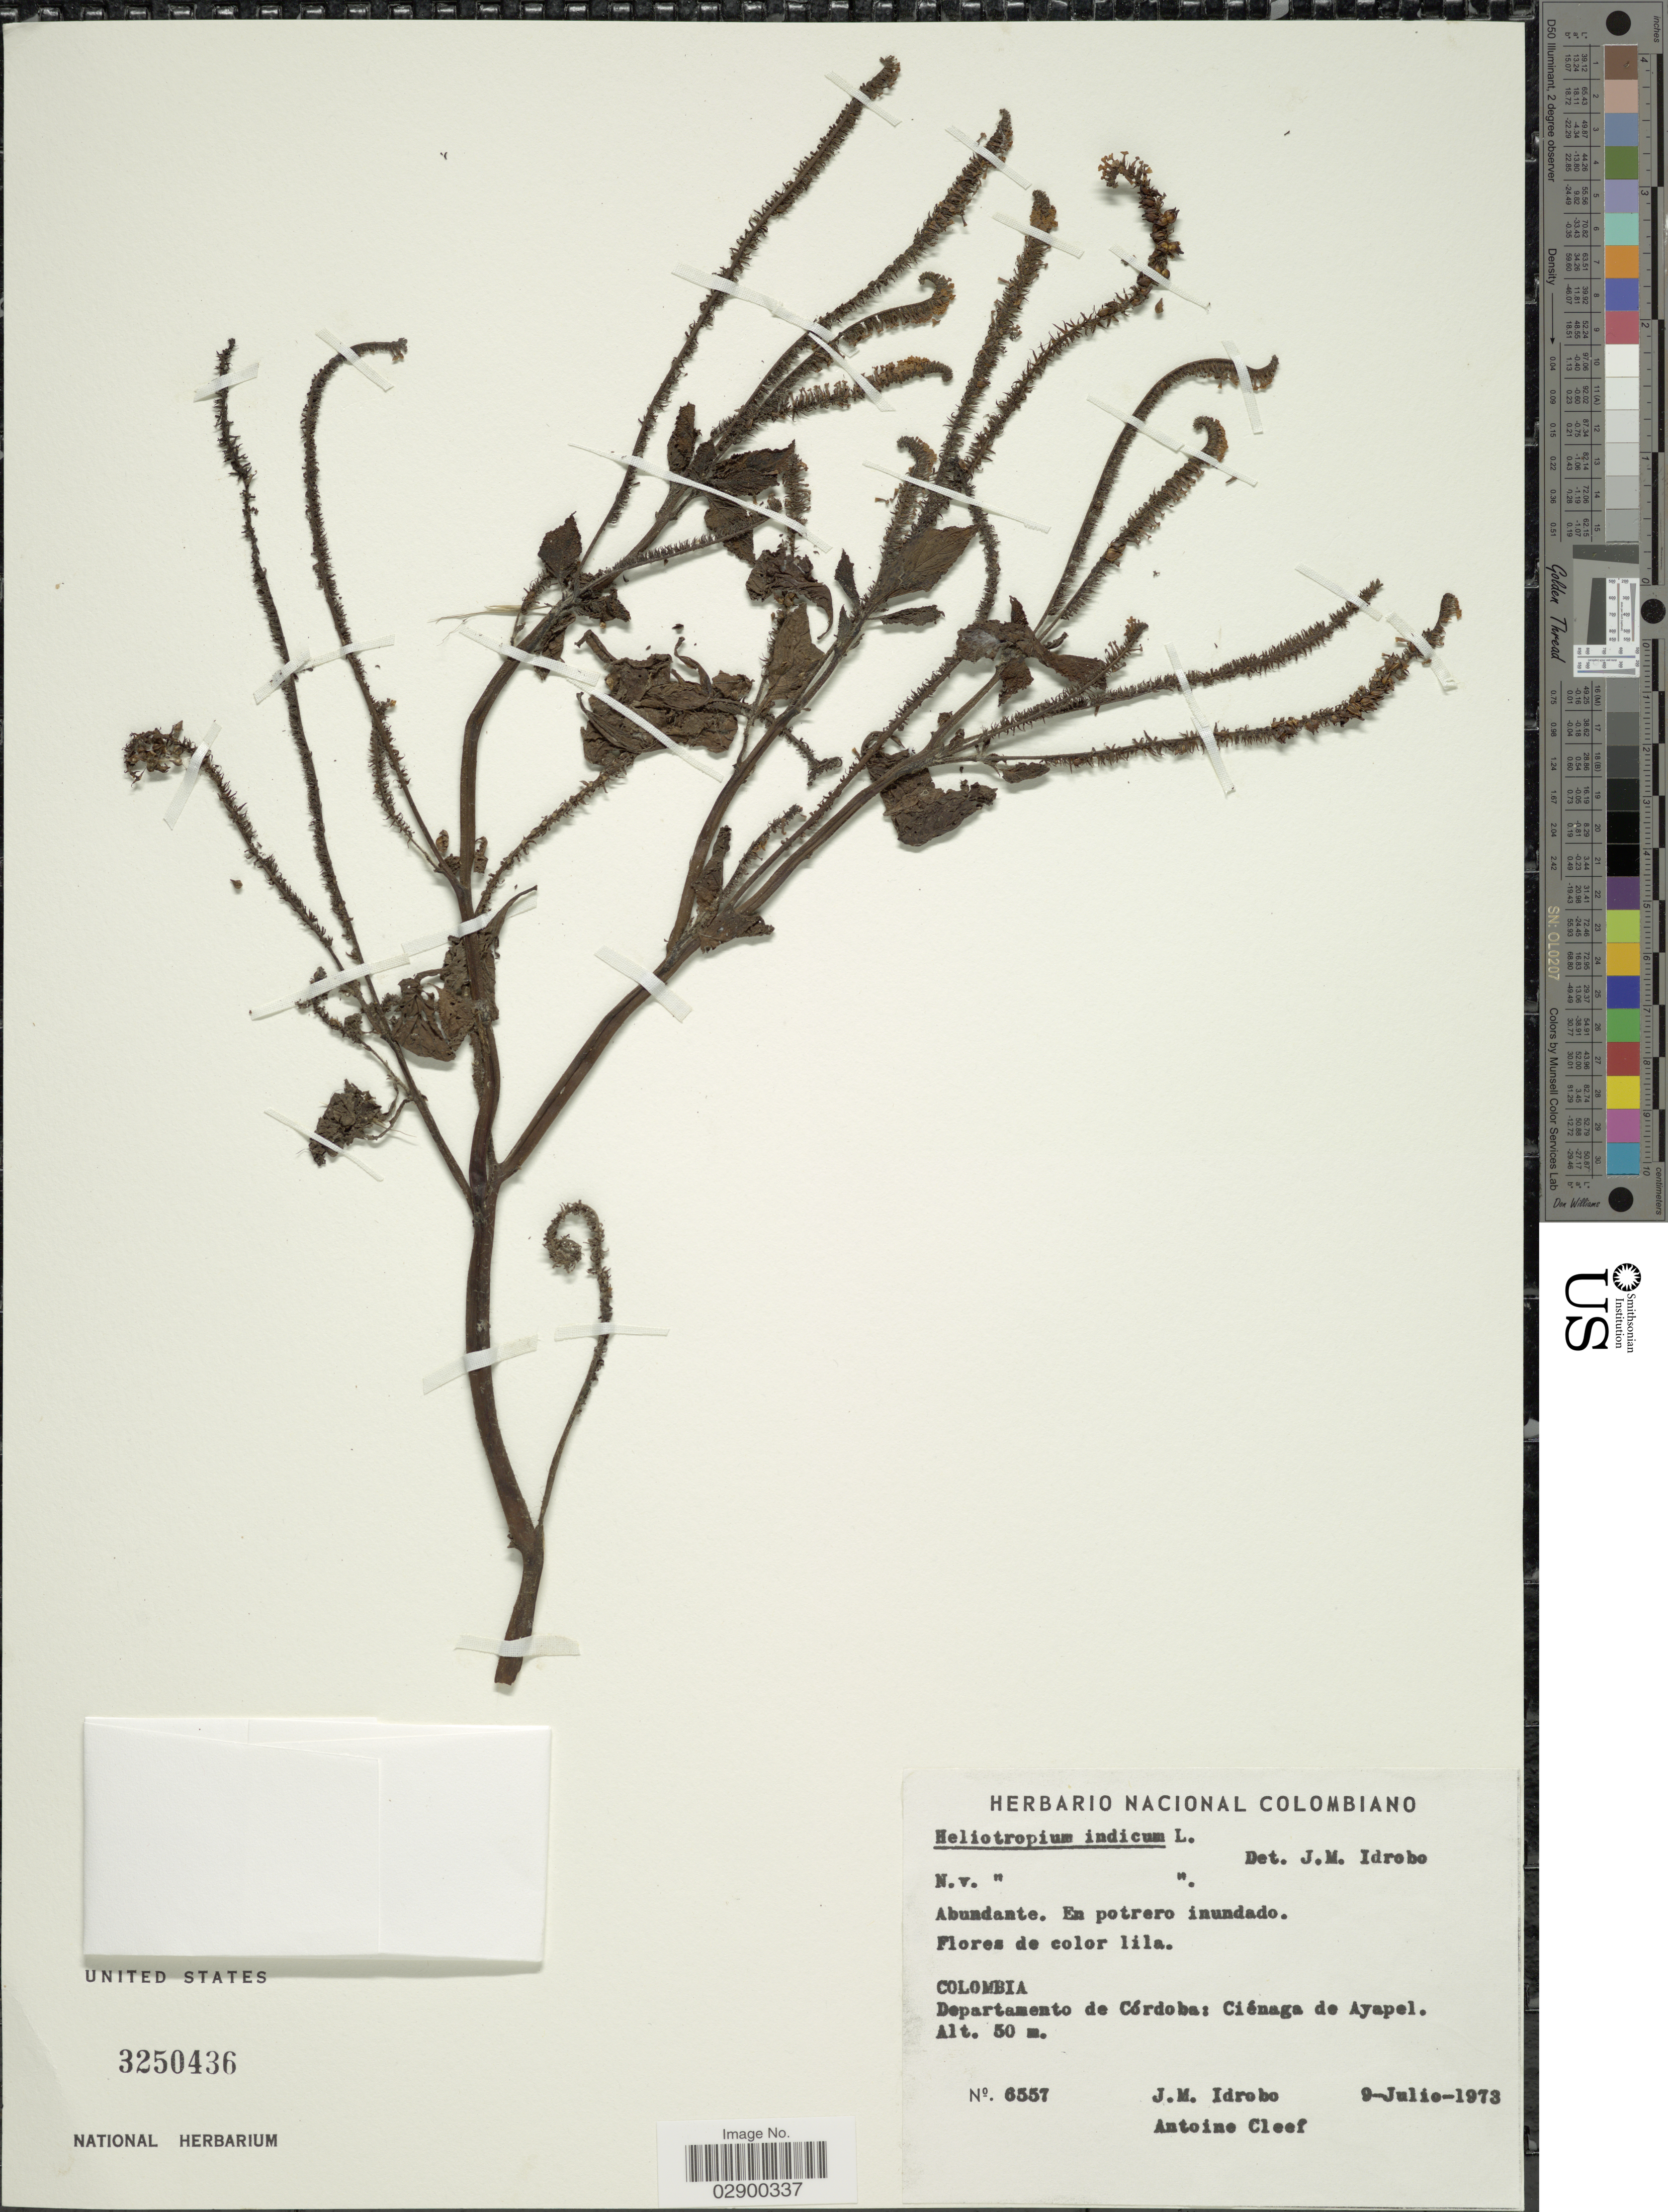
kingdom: Plantae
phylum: Tracheophyta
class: Magnoliopsida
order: Boraginales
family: Heliotropiaceae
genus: Heliotropium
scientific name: Heliotropium indicum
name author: L.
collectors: J. M. Idrobo & A. M. Cleef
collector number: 6557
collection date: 1973-07-09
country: Colombia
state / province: Córdoba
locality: Departamento de Córdoba: Ciénaga de Ayapel.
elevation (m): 50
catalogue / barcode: US 3250436